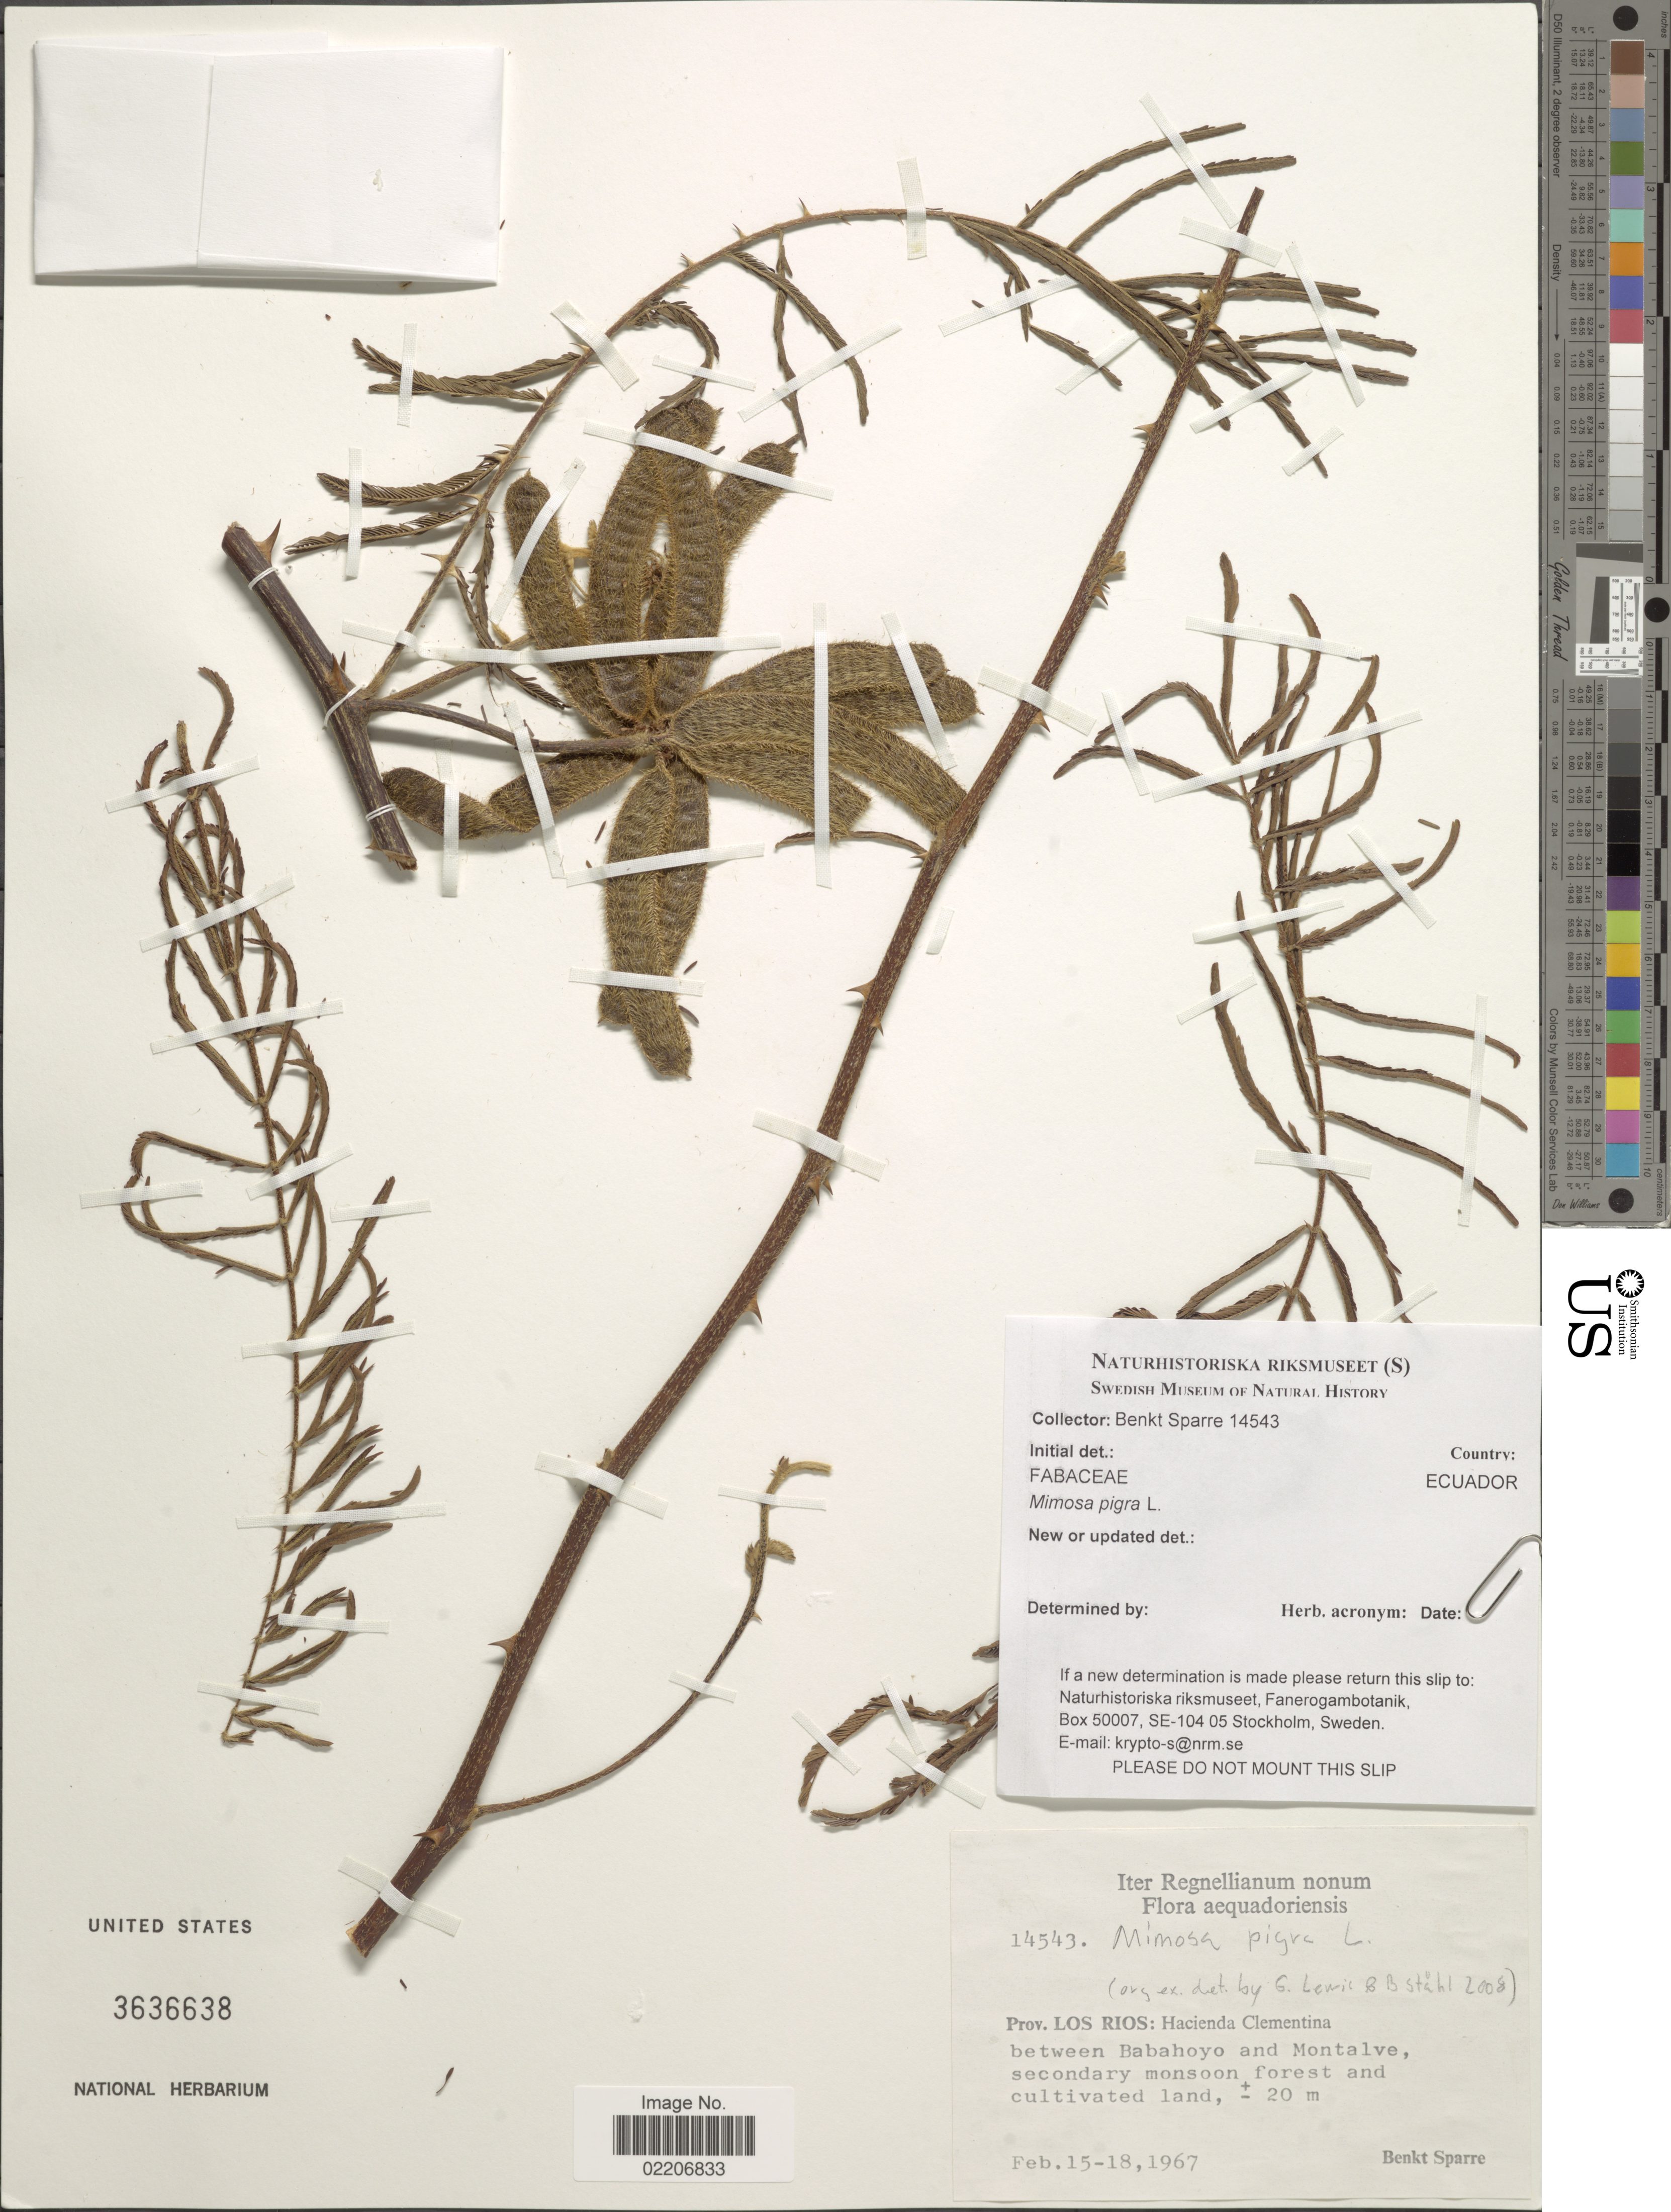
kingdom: Plantae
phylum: Tracheophyta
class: Magnoliopsida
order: Fabales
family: Fabaceae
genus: Mimosa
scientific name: Mimosa pigra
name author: L.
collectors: B. Sparre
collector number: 14543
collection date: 1967-02-15/1967-02-18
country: Ecuador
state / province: Los Ríos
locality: Hacienda Clementina, between Babahoyo and Montalve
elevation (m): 20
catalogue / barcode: US 3636638